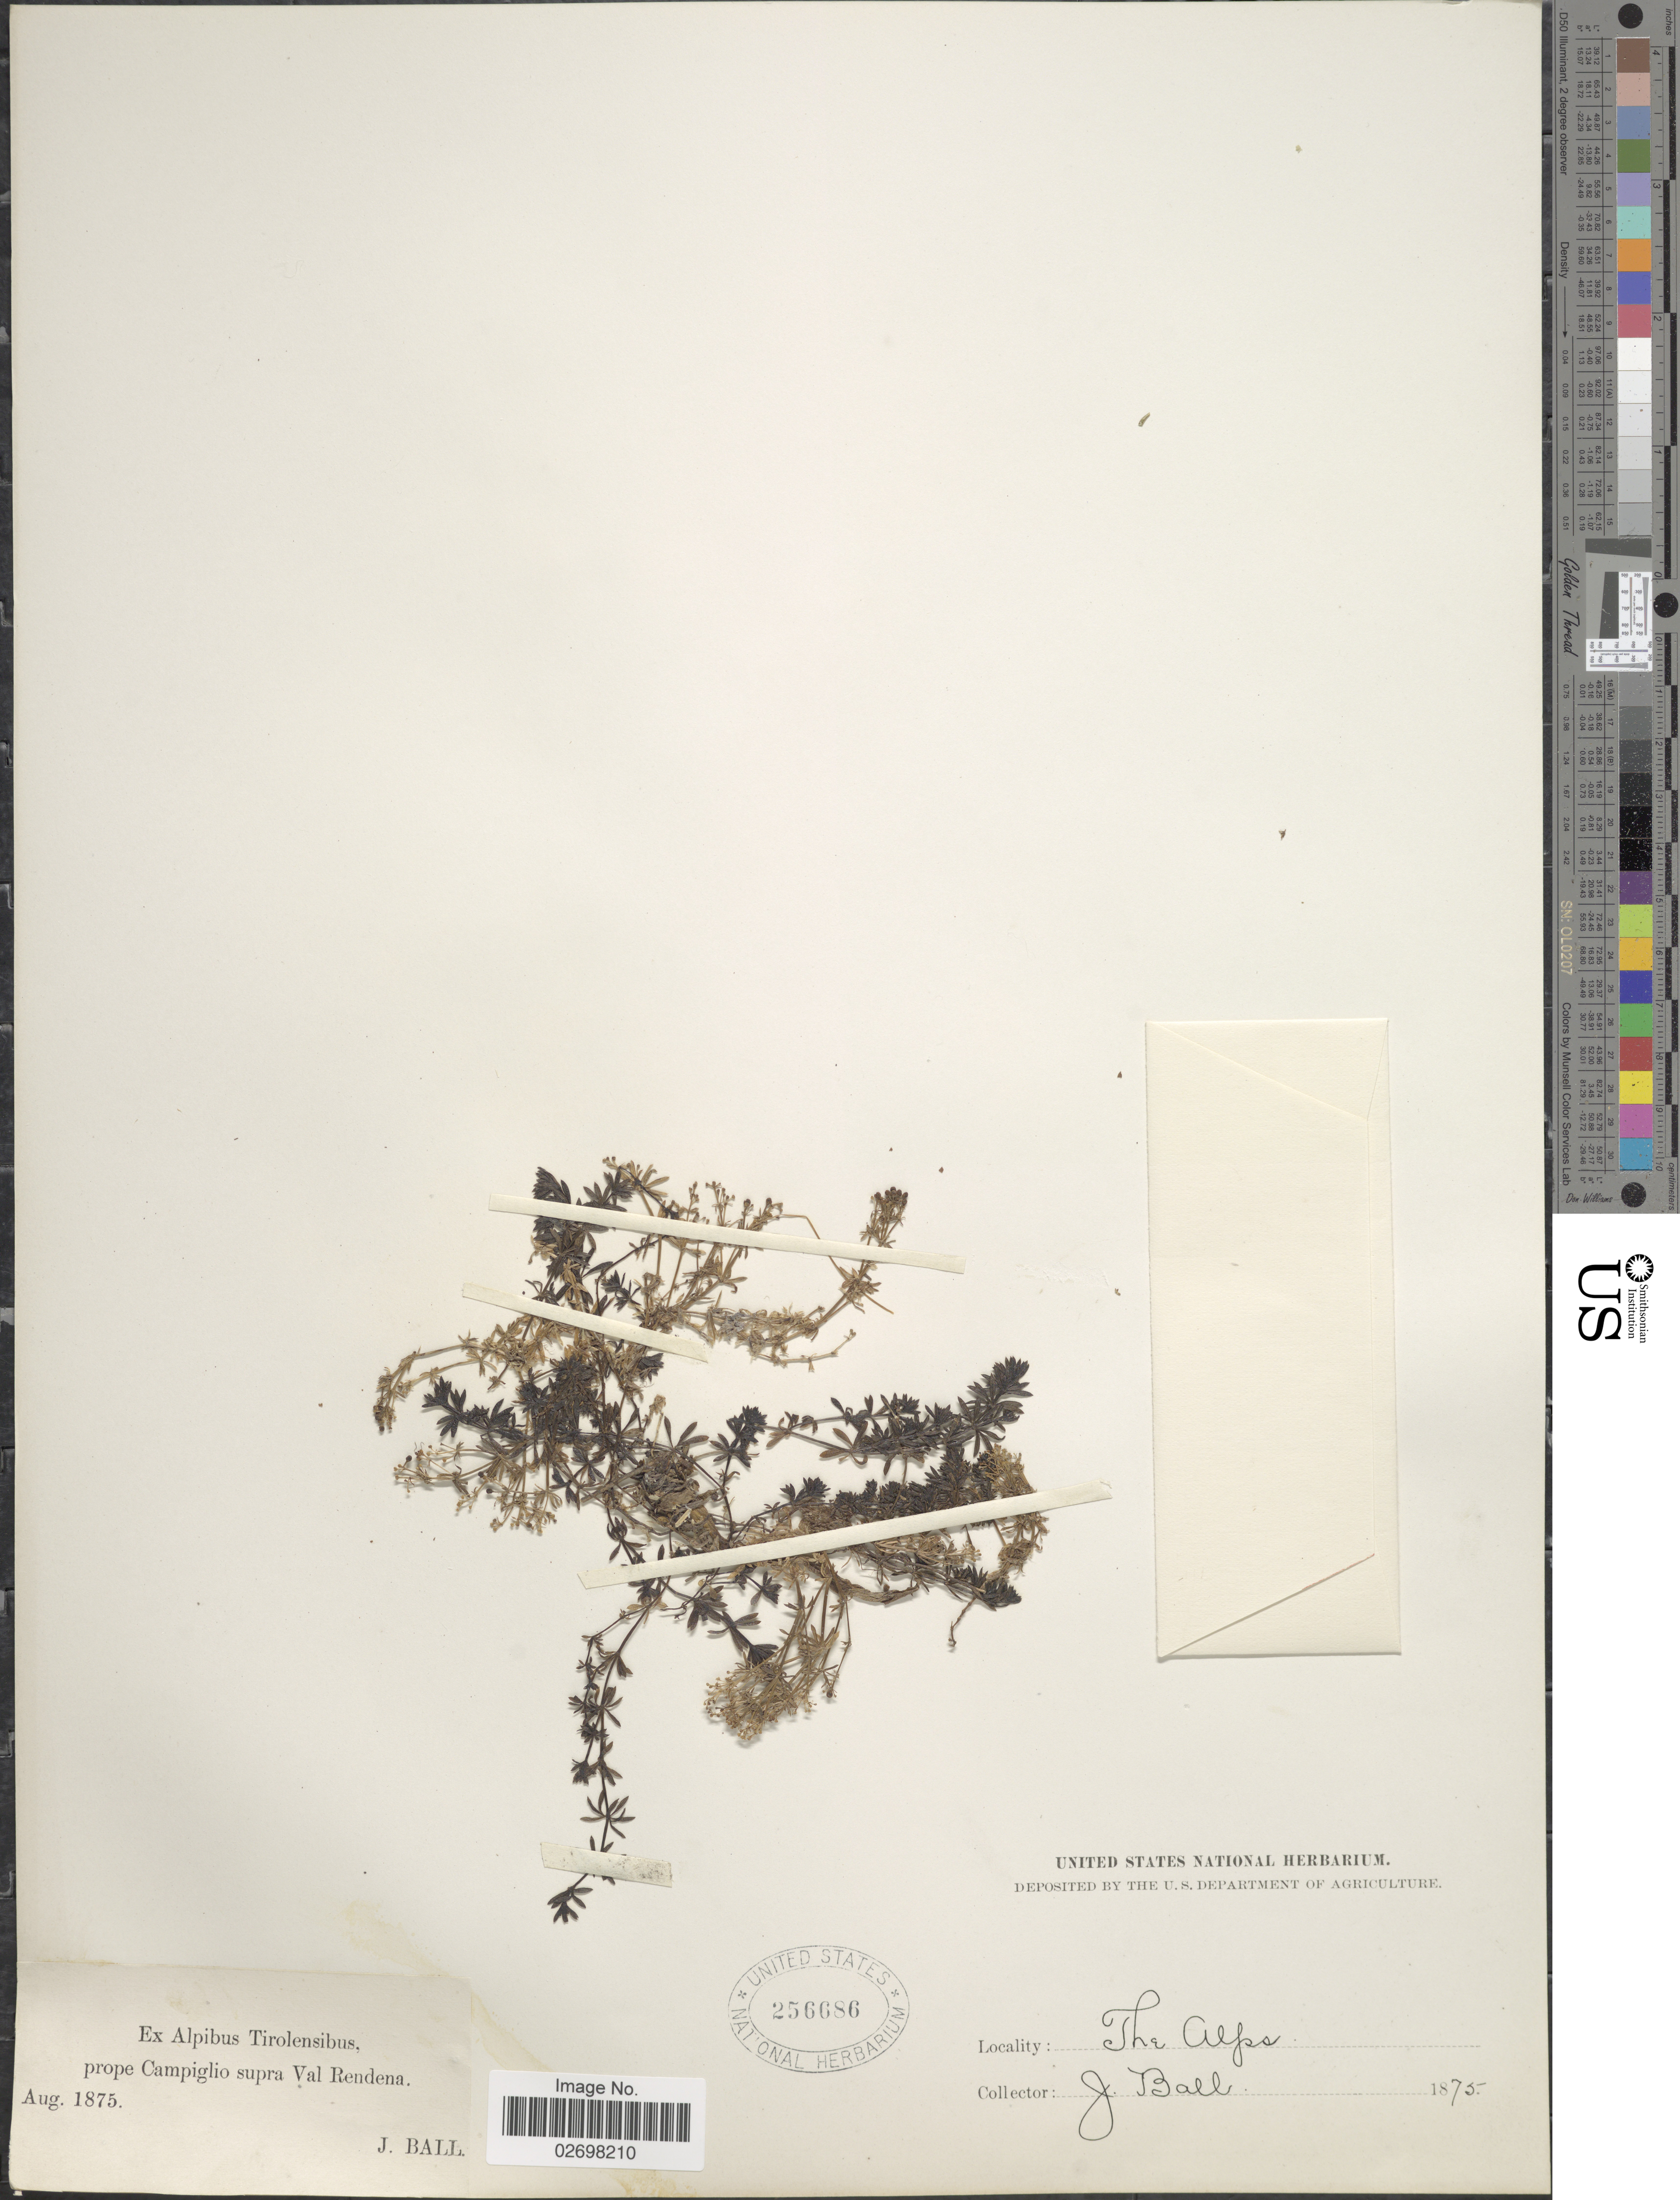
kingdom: Plantae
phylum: Tracheophyta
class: Magnoliopsida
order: Gentianales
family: Rubiaceae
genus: Galium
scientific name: Galium sp.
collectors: J. Ball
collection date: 1875-08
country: Austria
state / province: Tirol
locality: Alpibus Tirolensibus, prope Campiglio supra Val Rendena, The Alps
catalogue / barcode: US 256686